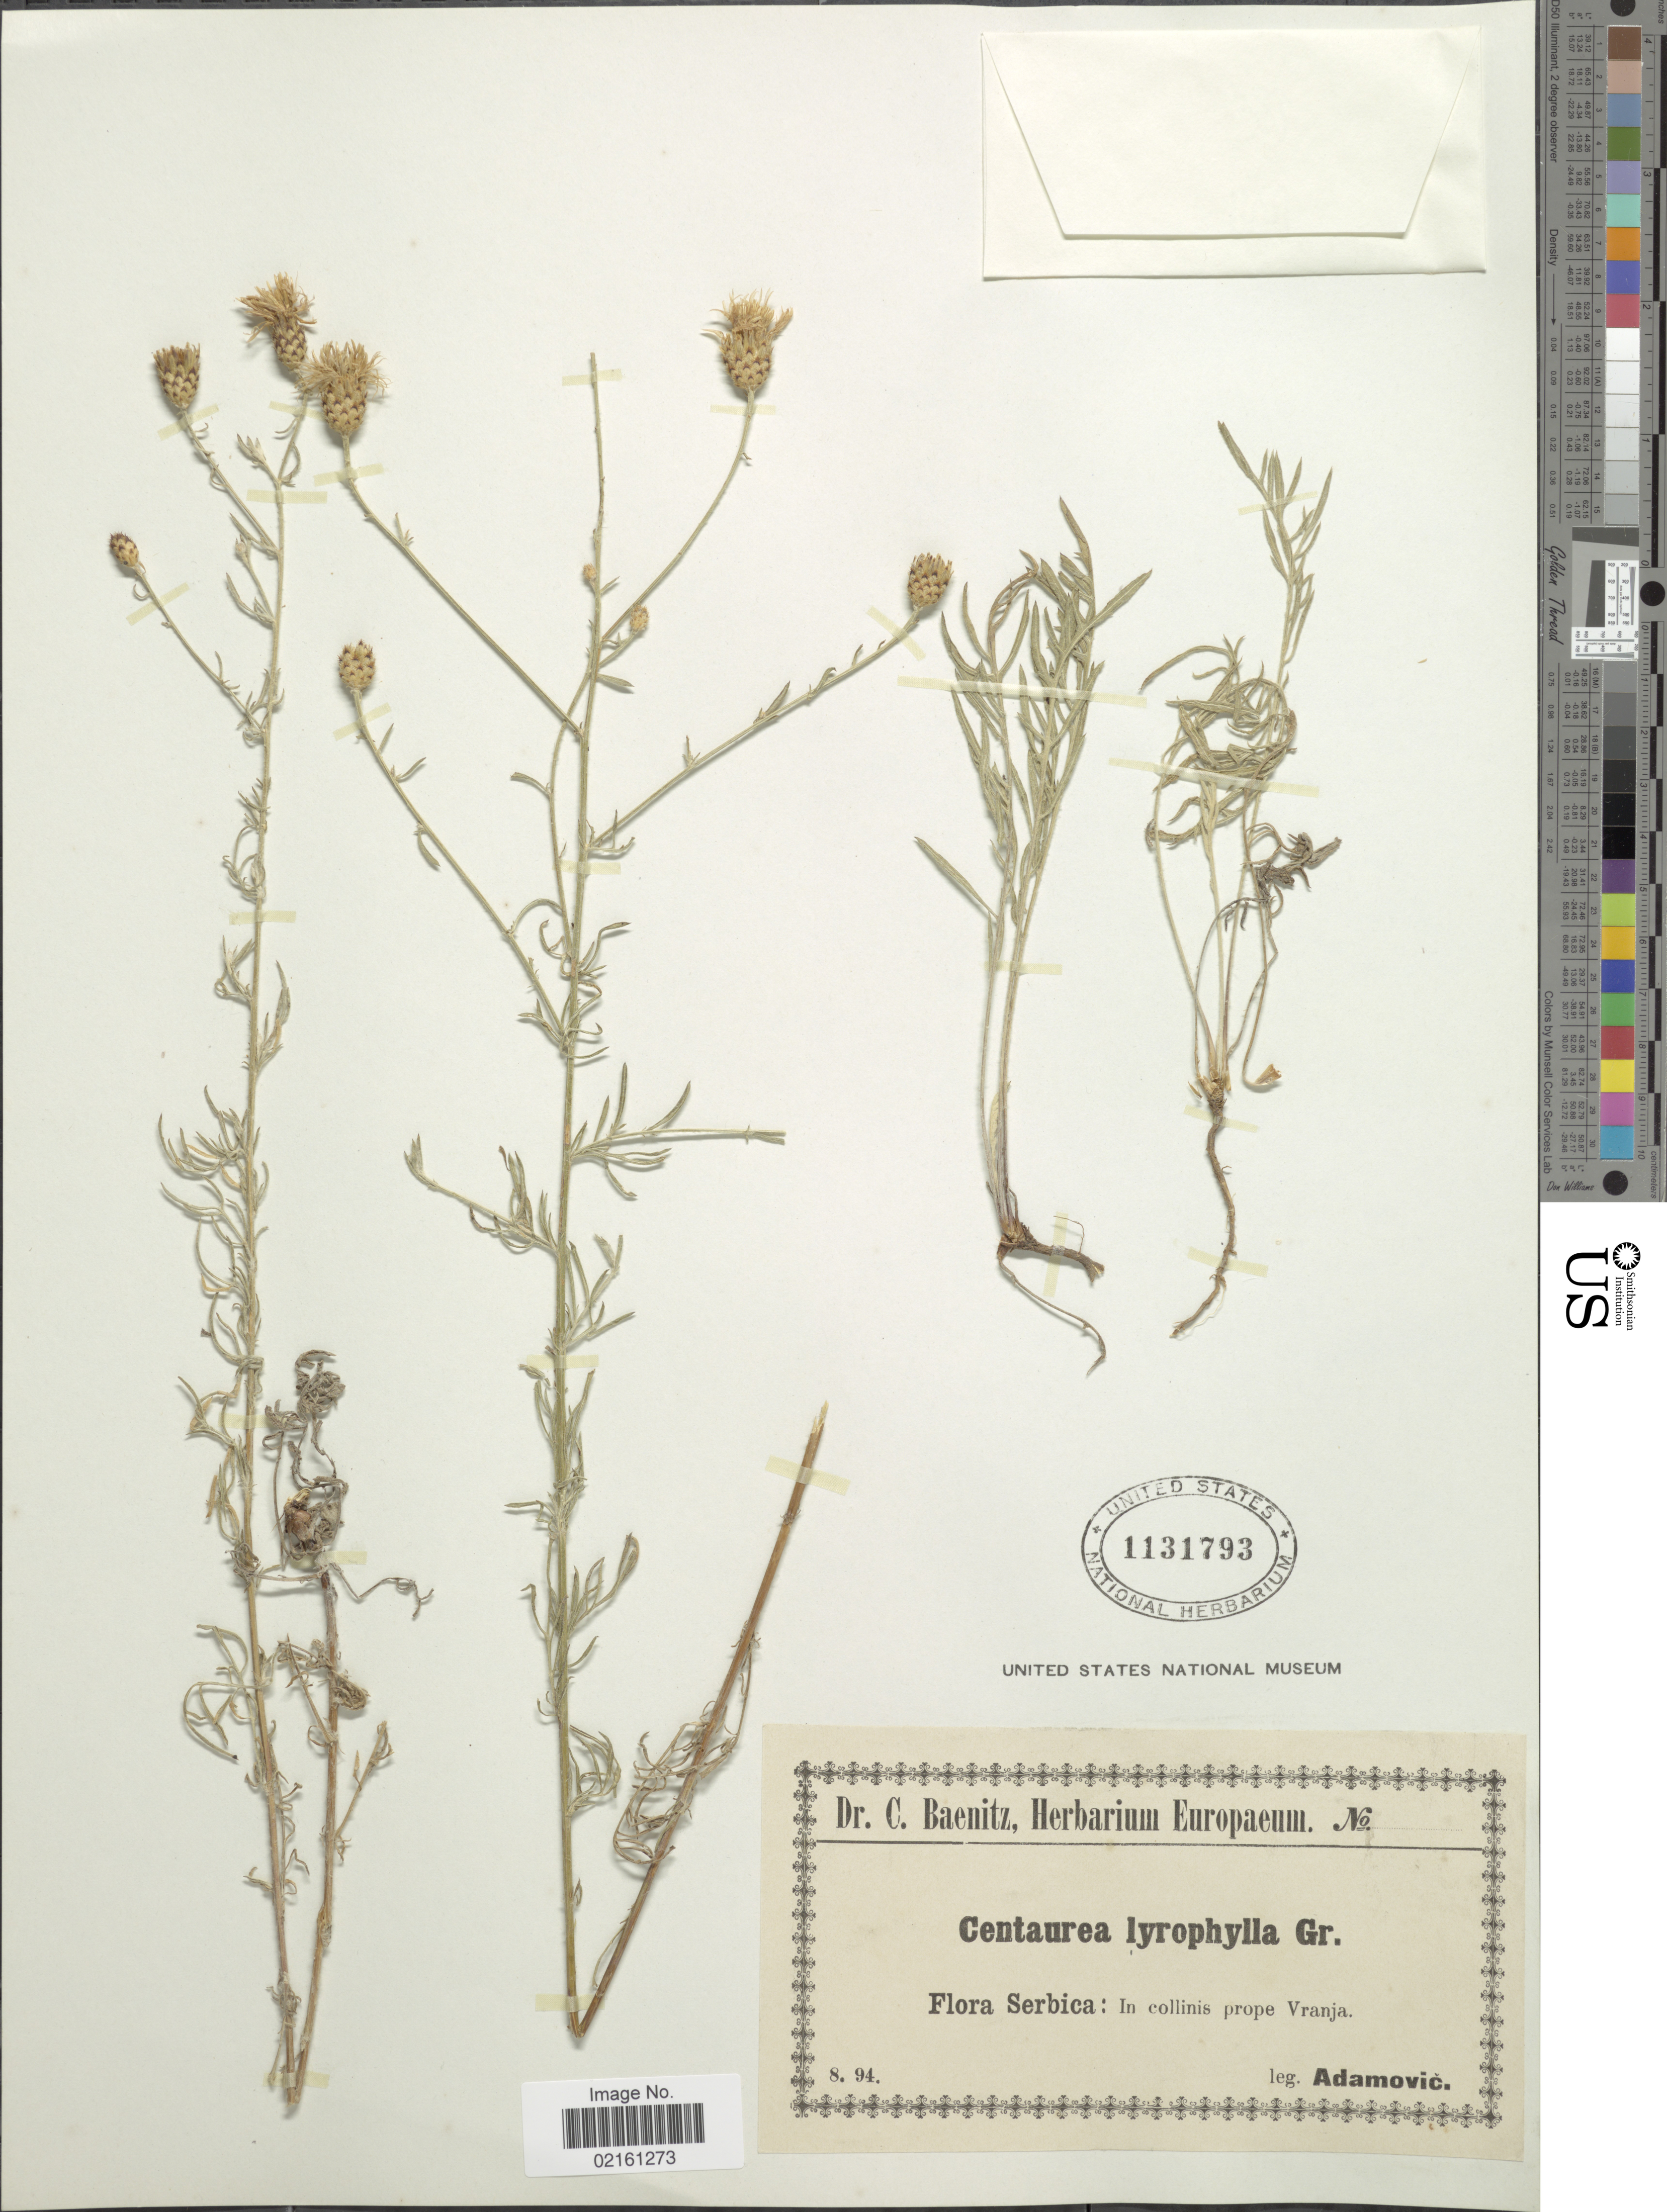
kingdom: Plantae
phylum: Tracheophyta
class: Magnoliopsida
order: Asterales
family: Asteraceae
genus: Centaurea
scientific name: Centaurea cuneifolia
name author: Sibth. & Sm.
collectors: L. Adamović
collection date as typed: Transcribed d/m/y: /8/94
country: Serbia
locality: Serbica, prope Vranja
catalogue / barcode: US 1131793